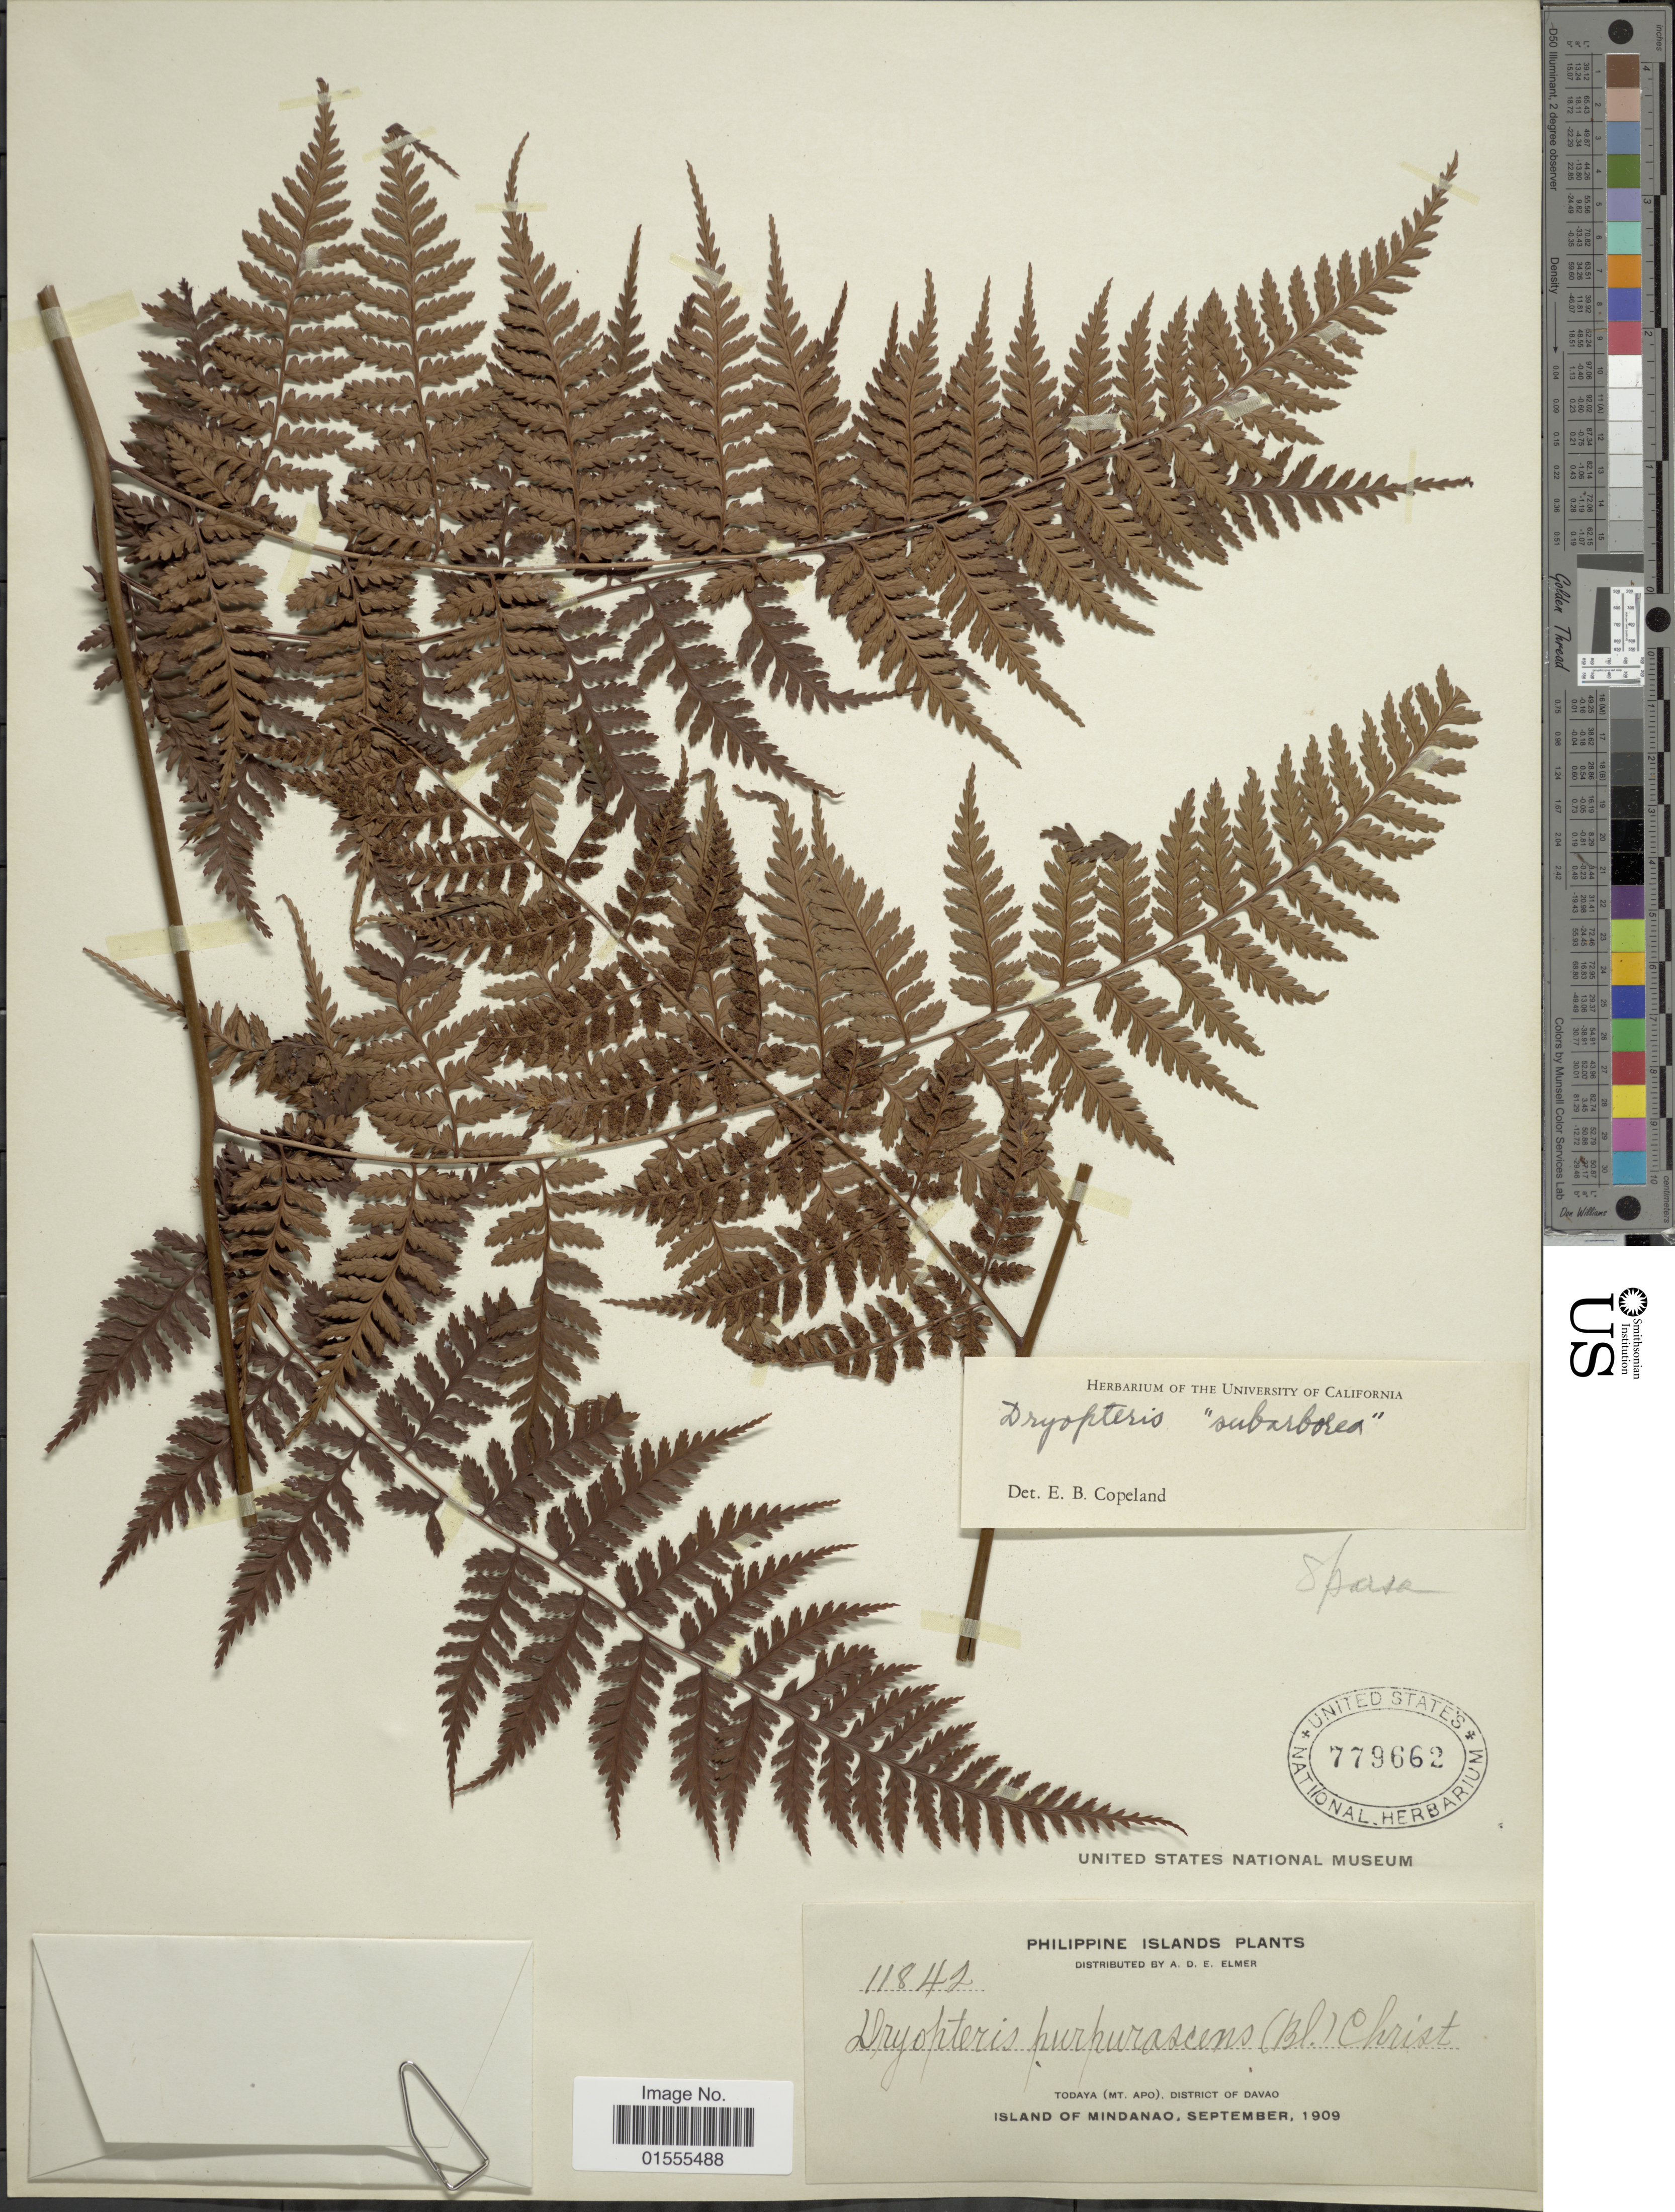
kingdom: Plantae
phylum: Tracheophyta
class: Polypodiopsida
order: Polypodiales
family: Dryopteridaceae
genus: Dryopteris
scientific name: Dryopteris subarborea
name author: (Baker) C. Chr.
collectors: A. D. E. Elmer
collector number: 11842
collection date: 1909-09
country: Philippines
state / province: Davao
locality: Philippine Islands, Todaya (Mt. Apo), District of Davao, Island of Mindanao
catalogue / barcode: US 779662